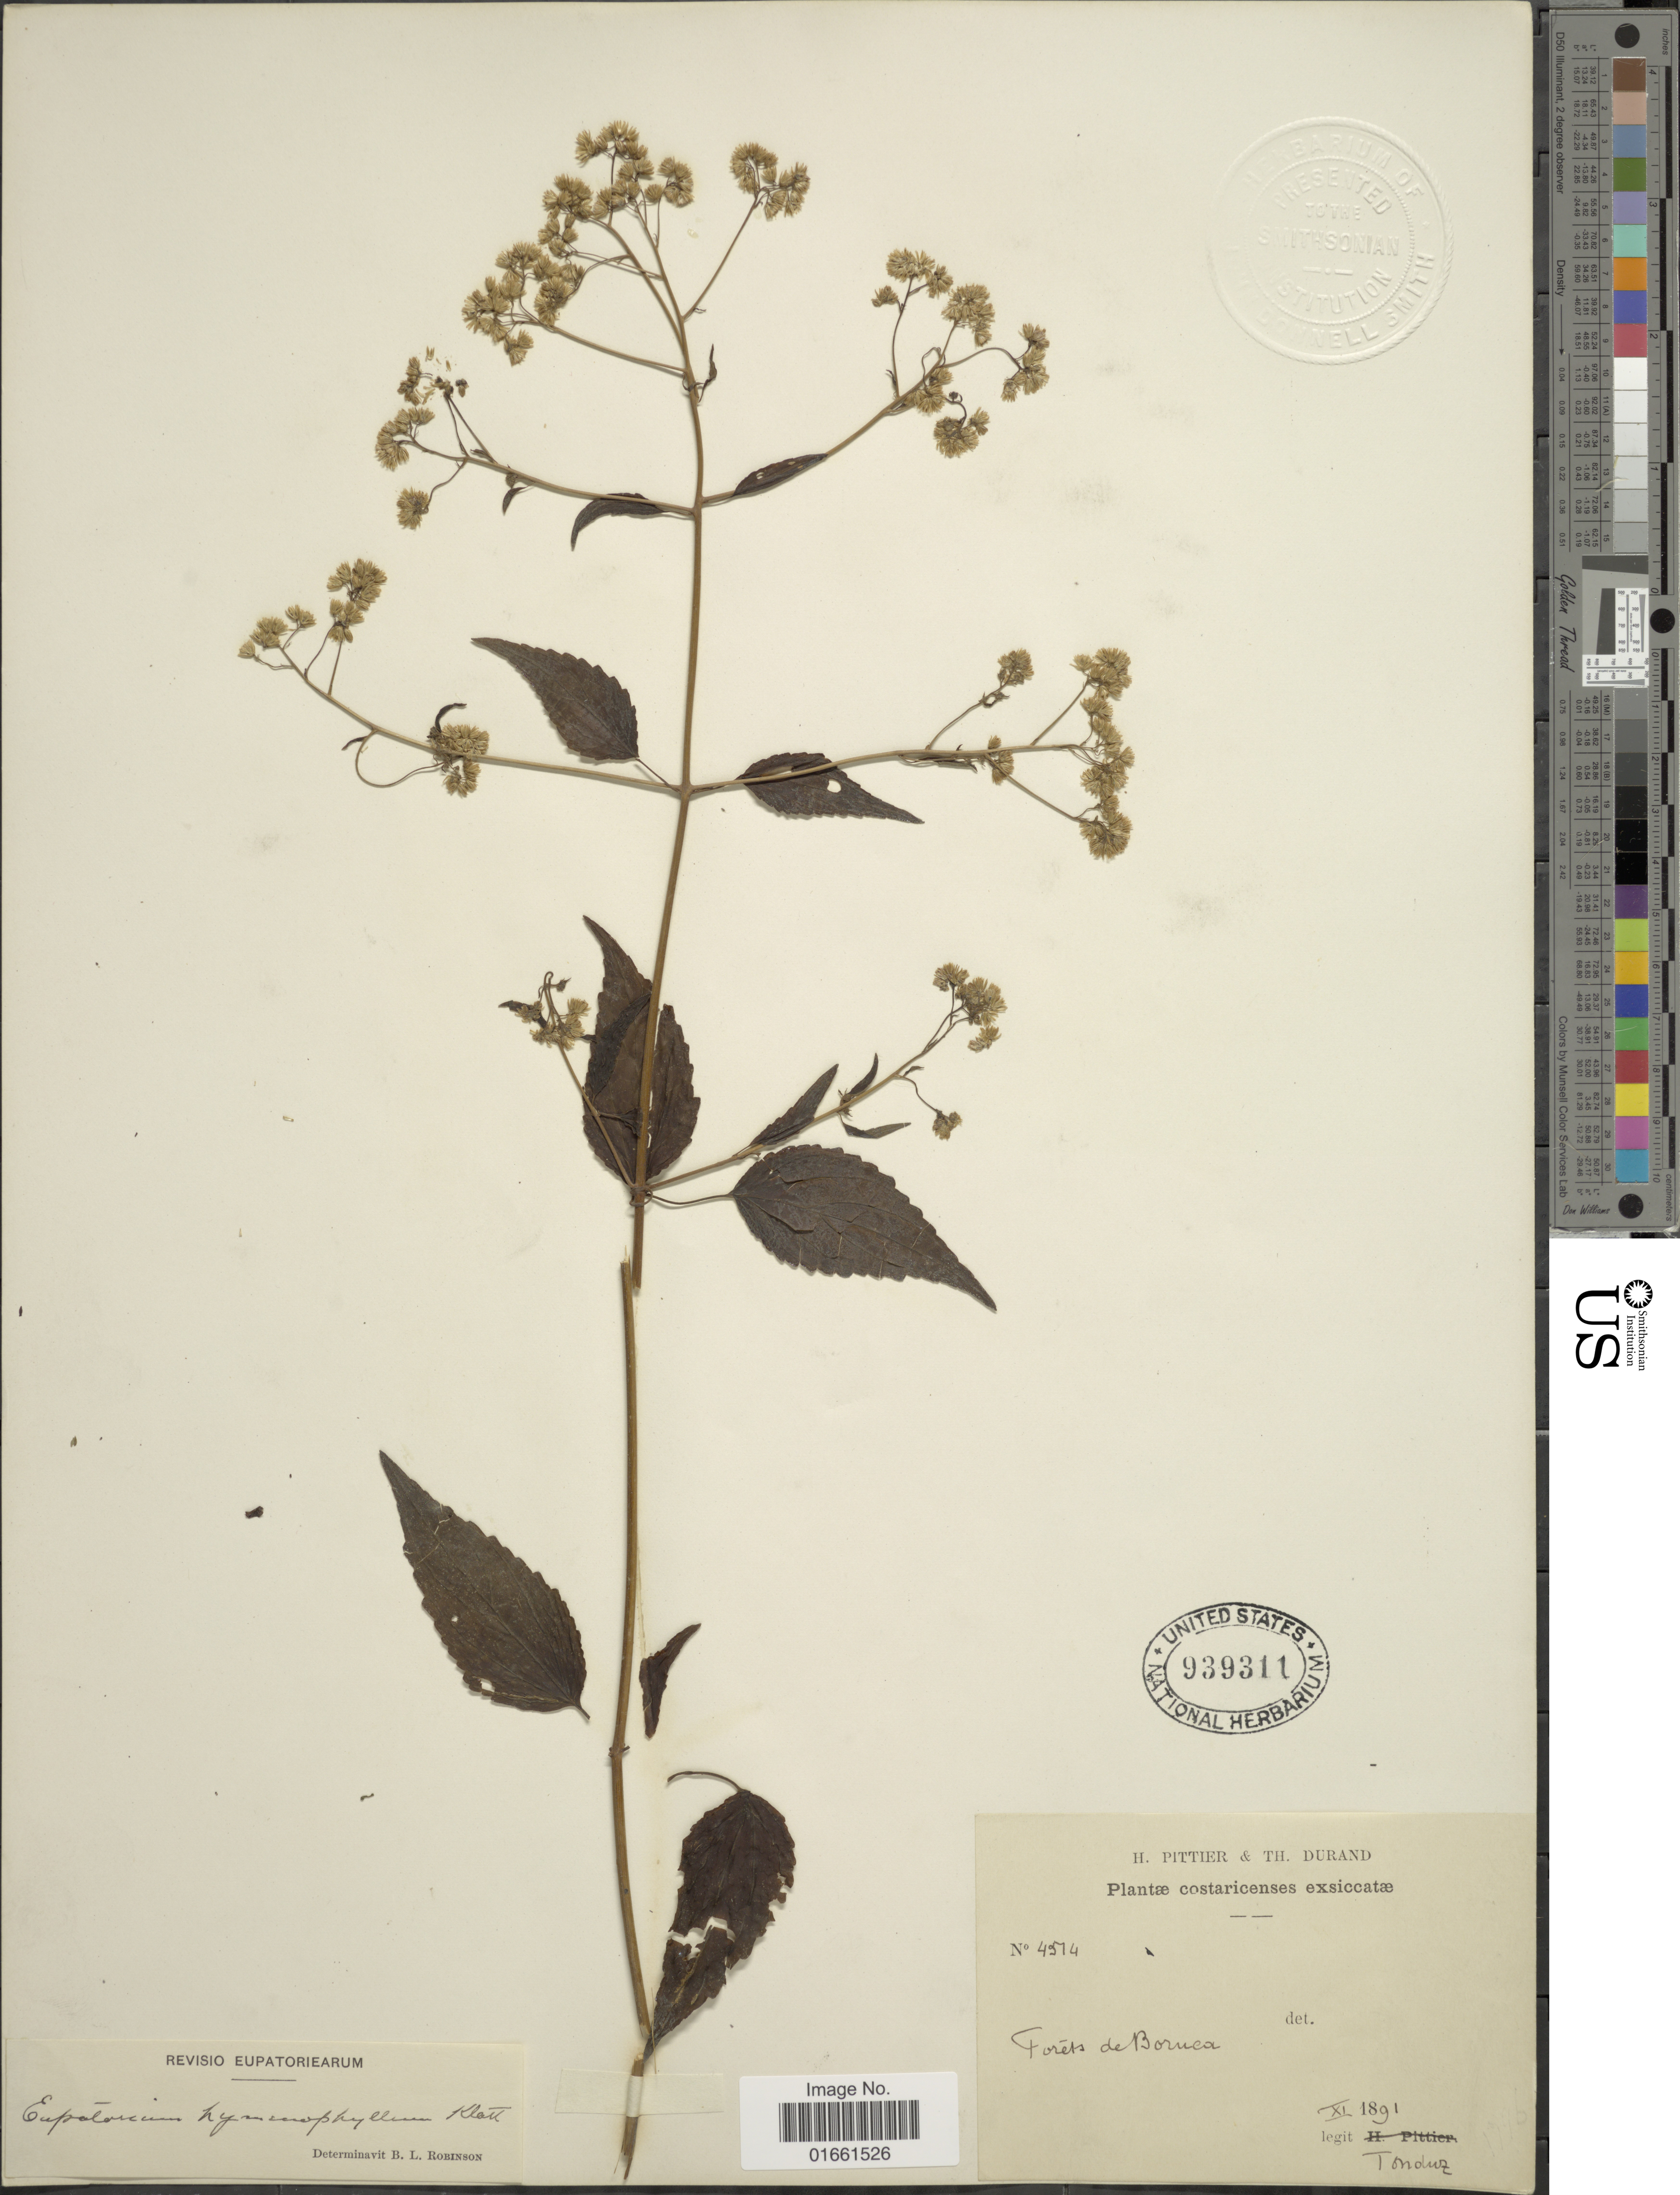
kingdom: Plantae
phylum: Tracheophyta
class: Magnoliopsida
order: Asterales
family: Asteraceae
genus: Fleischmannia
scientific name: Fleischmannia hymenophylla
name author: (Klatt) R.M. King & H. Rob.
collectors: A. Tonduz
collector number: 4514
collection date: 1891-11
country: Costa Rica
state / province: Puntarenas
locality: forêt de Boruca.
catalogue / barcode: US 939311